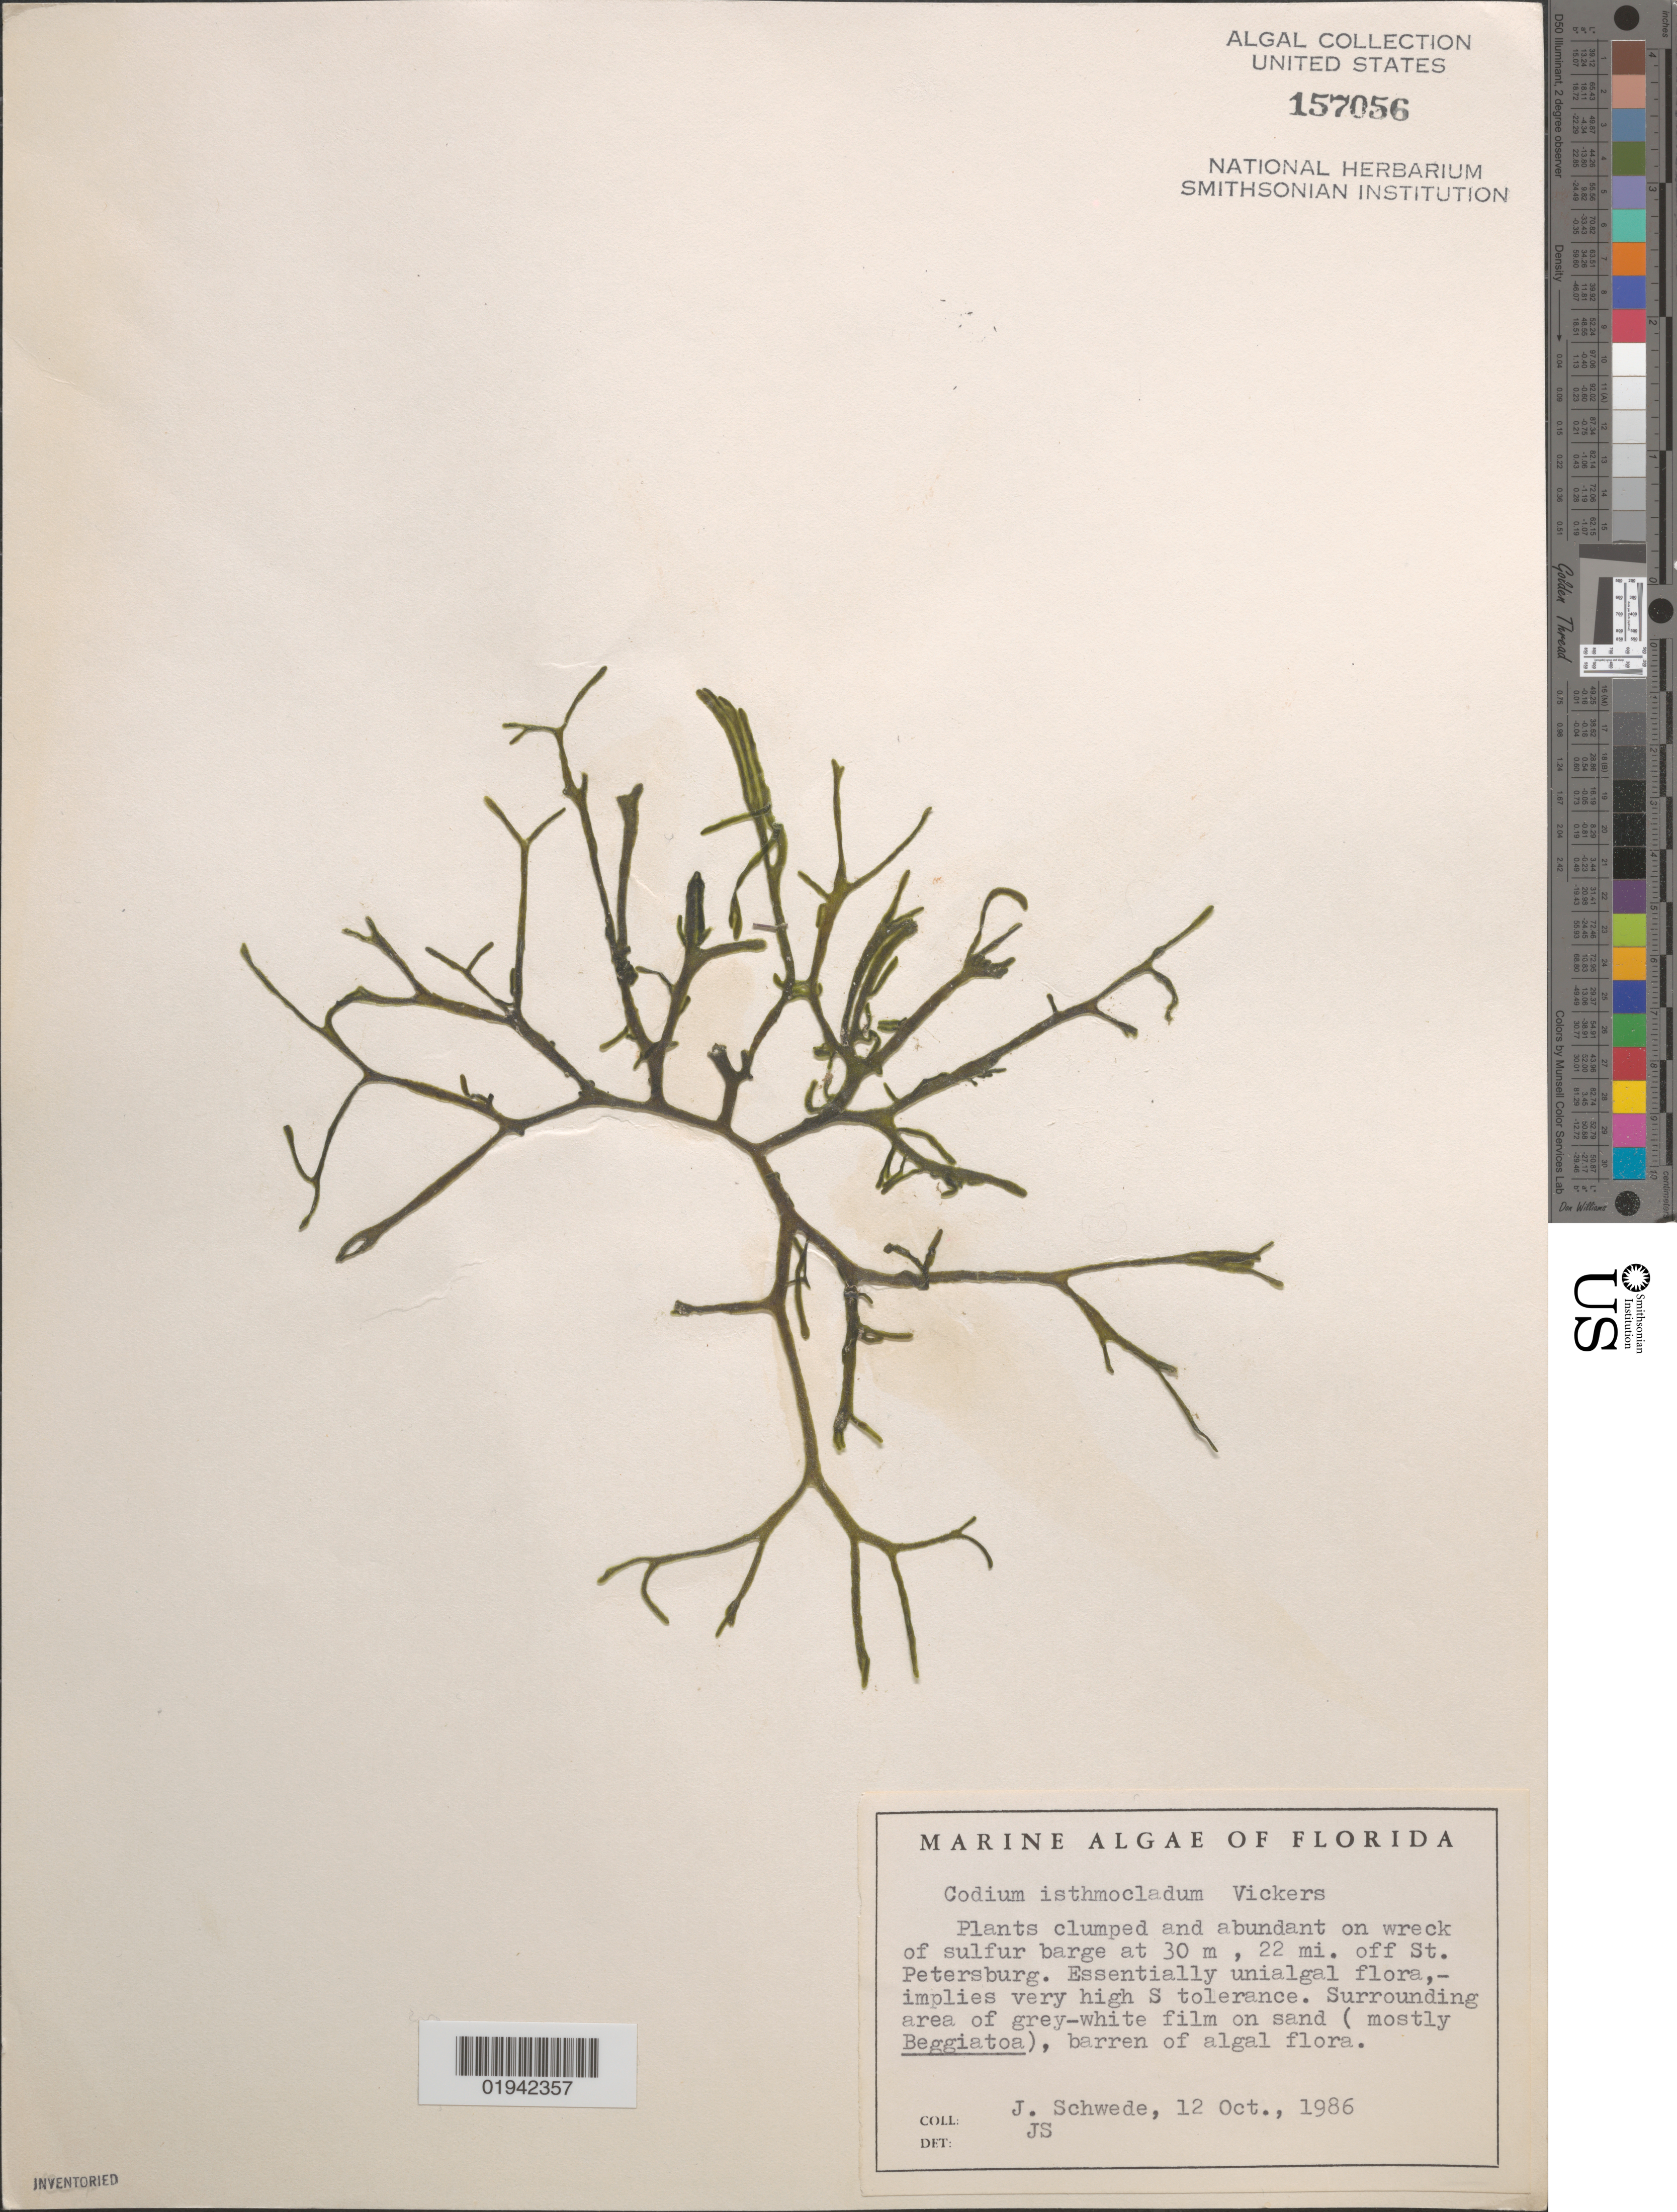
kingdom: Plantae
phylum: Chlorophyta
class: Ulvophyceae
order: Bryopsidales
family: Codiaceae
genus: Codium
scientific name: Codium isthmocladum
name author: Vickers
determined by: Schwede, J., (UNITED STATES)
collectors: J. Schwede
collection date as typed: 12 Oct 1986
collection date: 1986-10-12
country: United States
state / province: Florida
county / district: Pinellas County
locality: Wreck 22 miles off St. Petersburg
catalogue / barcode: US 157056